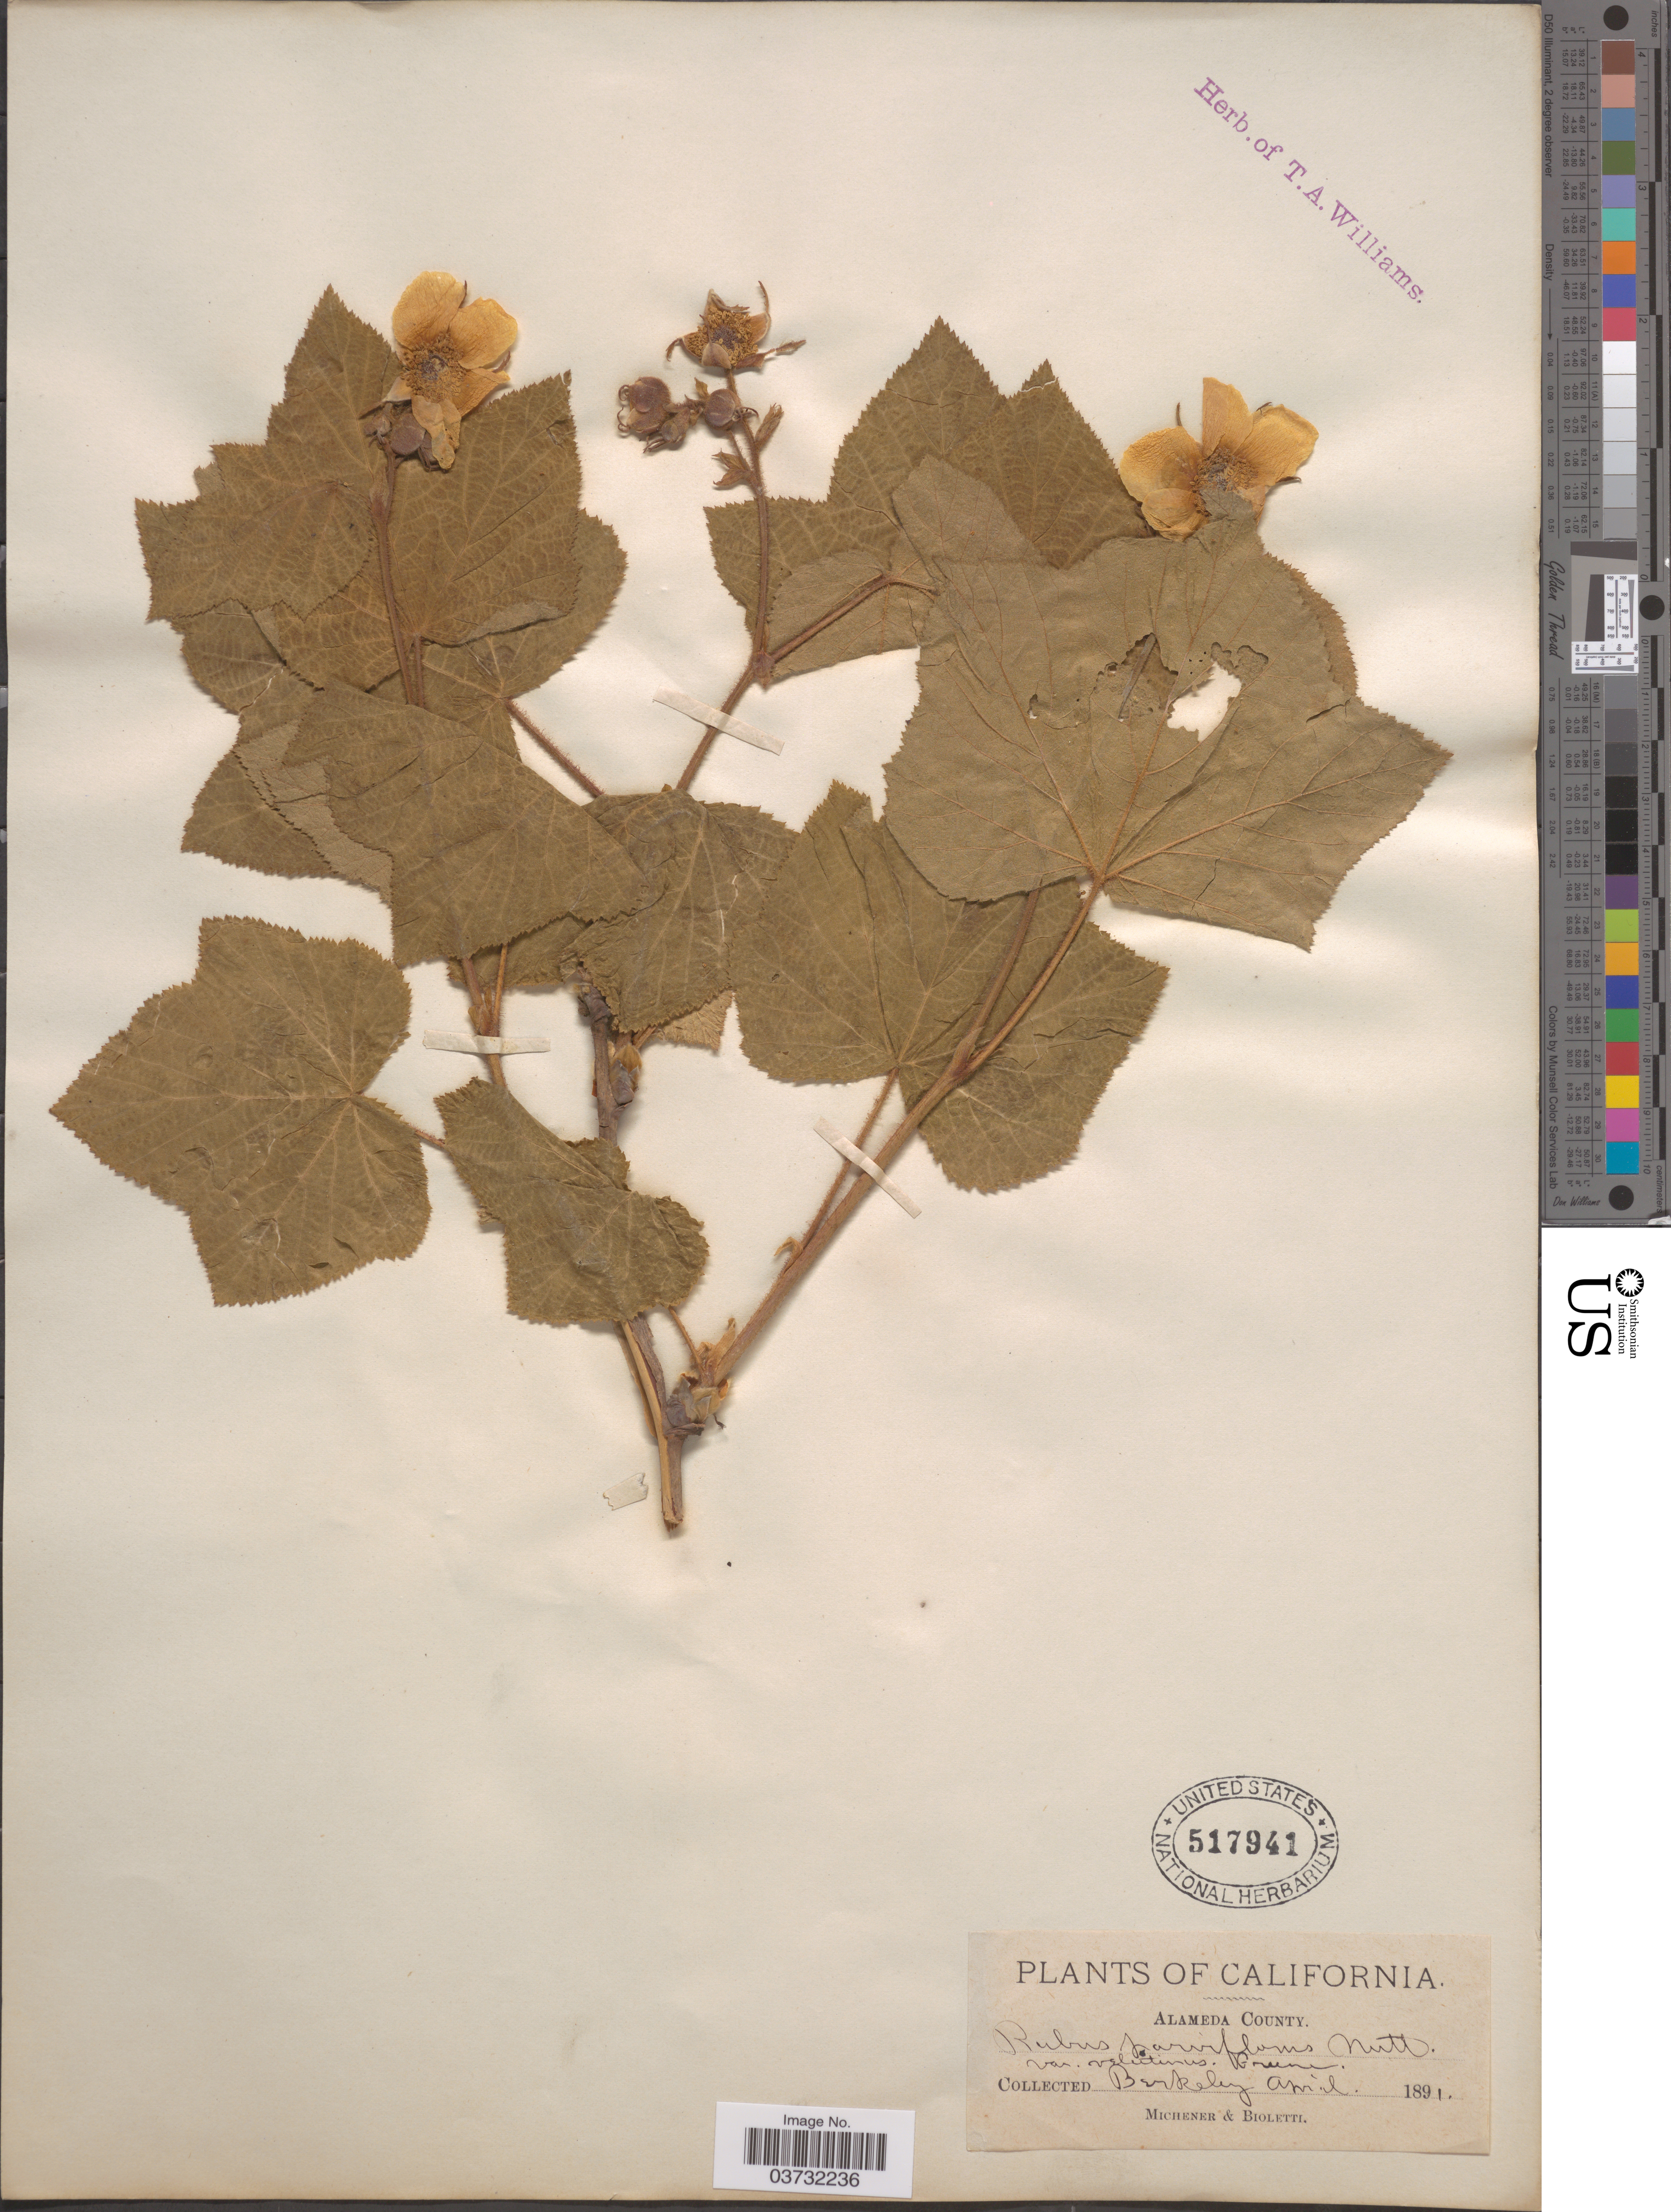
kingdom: Plantae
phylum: Tracheophyta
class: Magnoliopsida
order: Rosales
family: Rosaceae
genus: Rubus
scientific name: Rubus tomentosus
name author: Borkh.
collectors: -. Michener & -- Bioletti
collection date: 1891-04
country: United States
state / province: California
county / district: Alameda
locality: Alameda County. Berkeley.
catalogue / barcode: US 517941